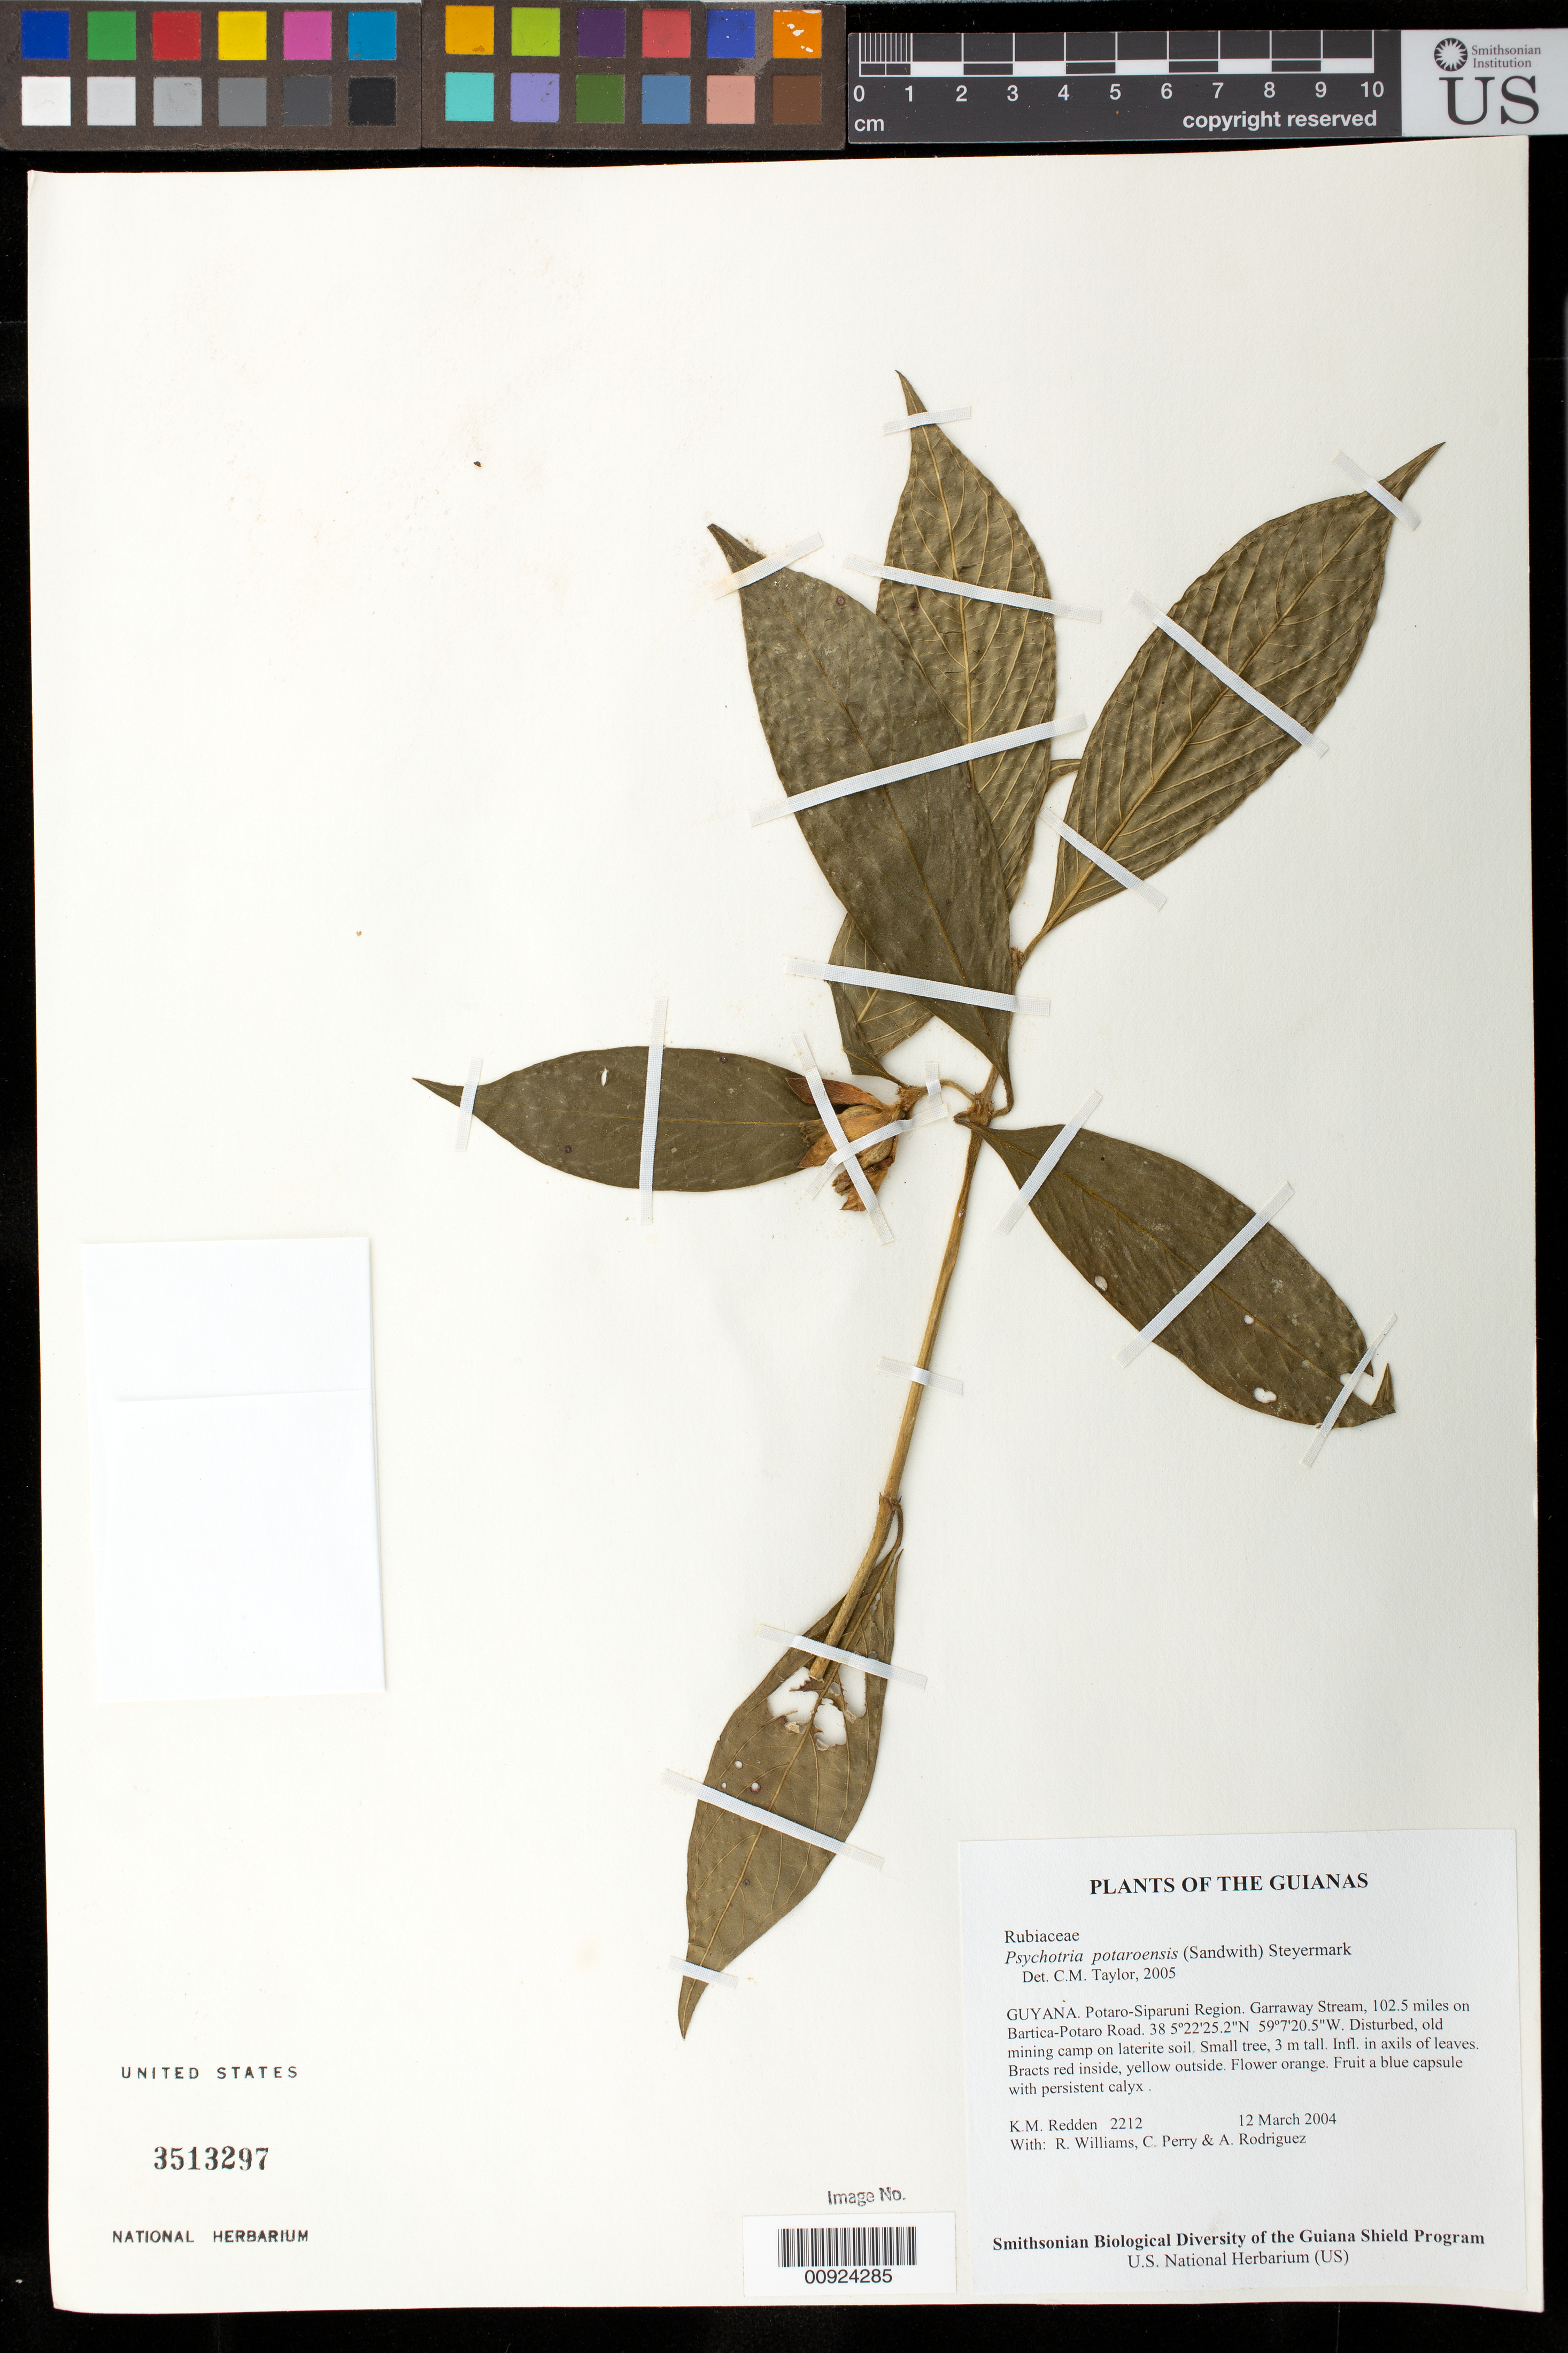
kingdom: Plantae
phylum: Tracheophyta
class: Magnoliopsida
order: Gentianales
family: Rubiaceae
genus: Palicourea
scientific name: Palicourea potaroensis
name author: (Sandw.) Delprete & J.H. Kirkbr.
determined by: Kirkbride, J. H.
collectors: K. M. Redden, R. Williams, C. Perry & A. Rodriguez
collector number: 2212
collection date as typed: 12 March 2004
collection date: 2004-03-12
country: Guyana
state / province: Potaro-Siparuni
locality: Garraway Stream, 102.5 miles on Bartica-Potaro Road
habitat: Disturbed, old mining camp on laterite soil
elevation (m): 38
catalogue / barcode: US 3513297